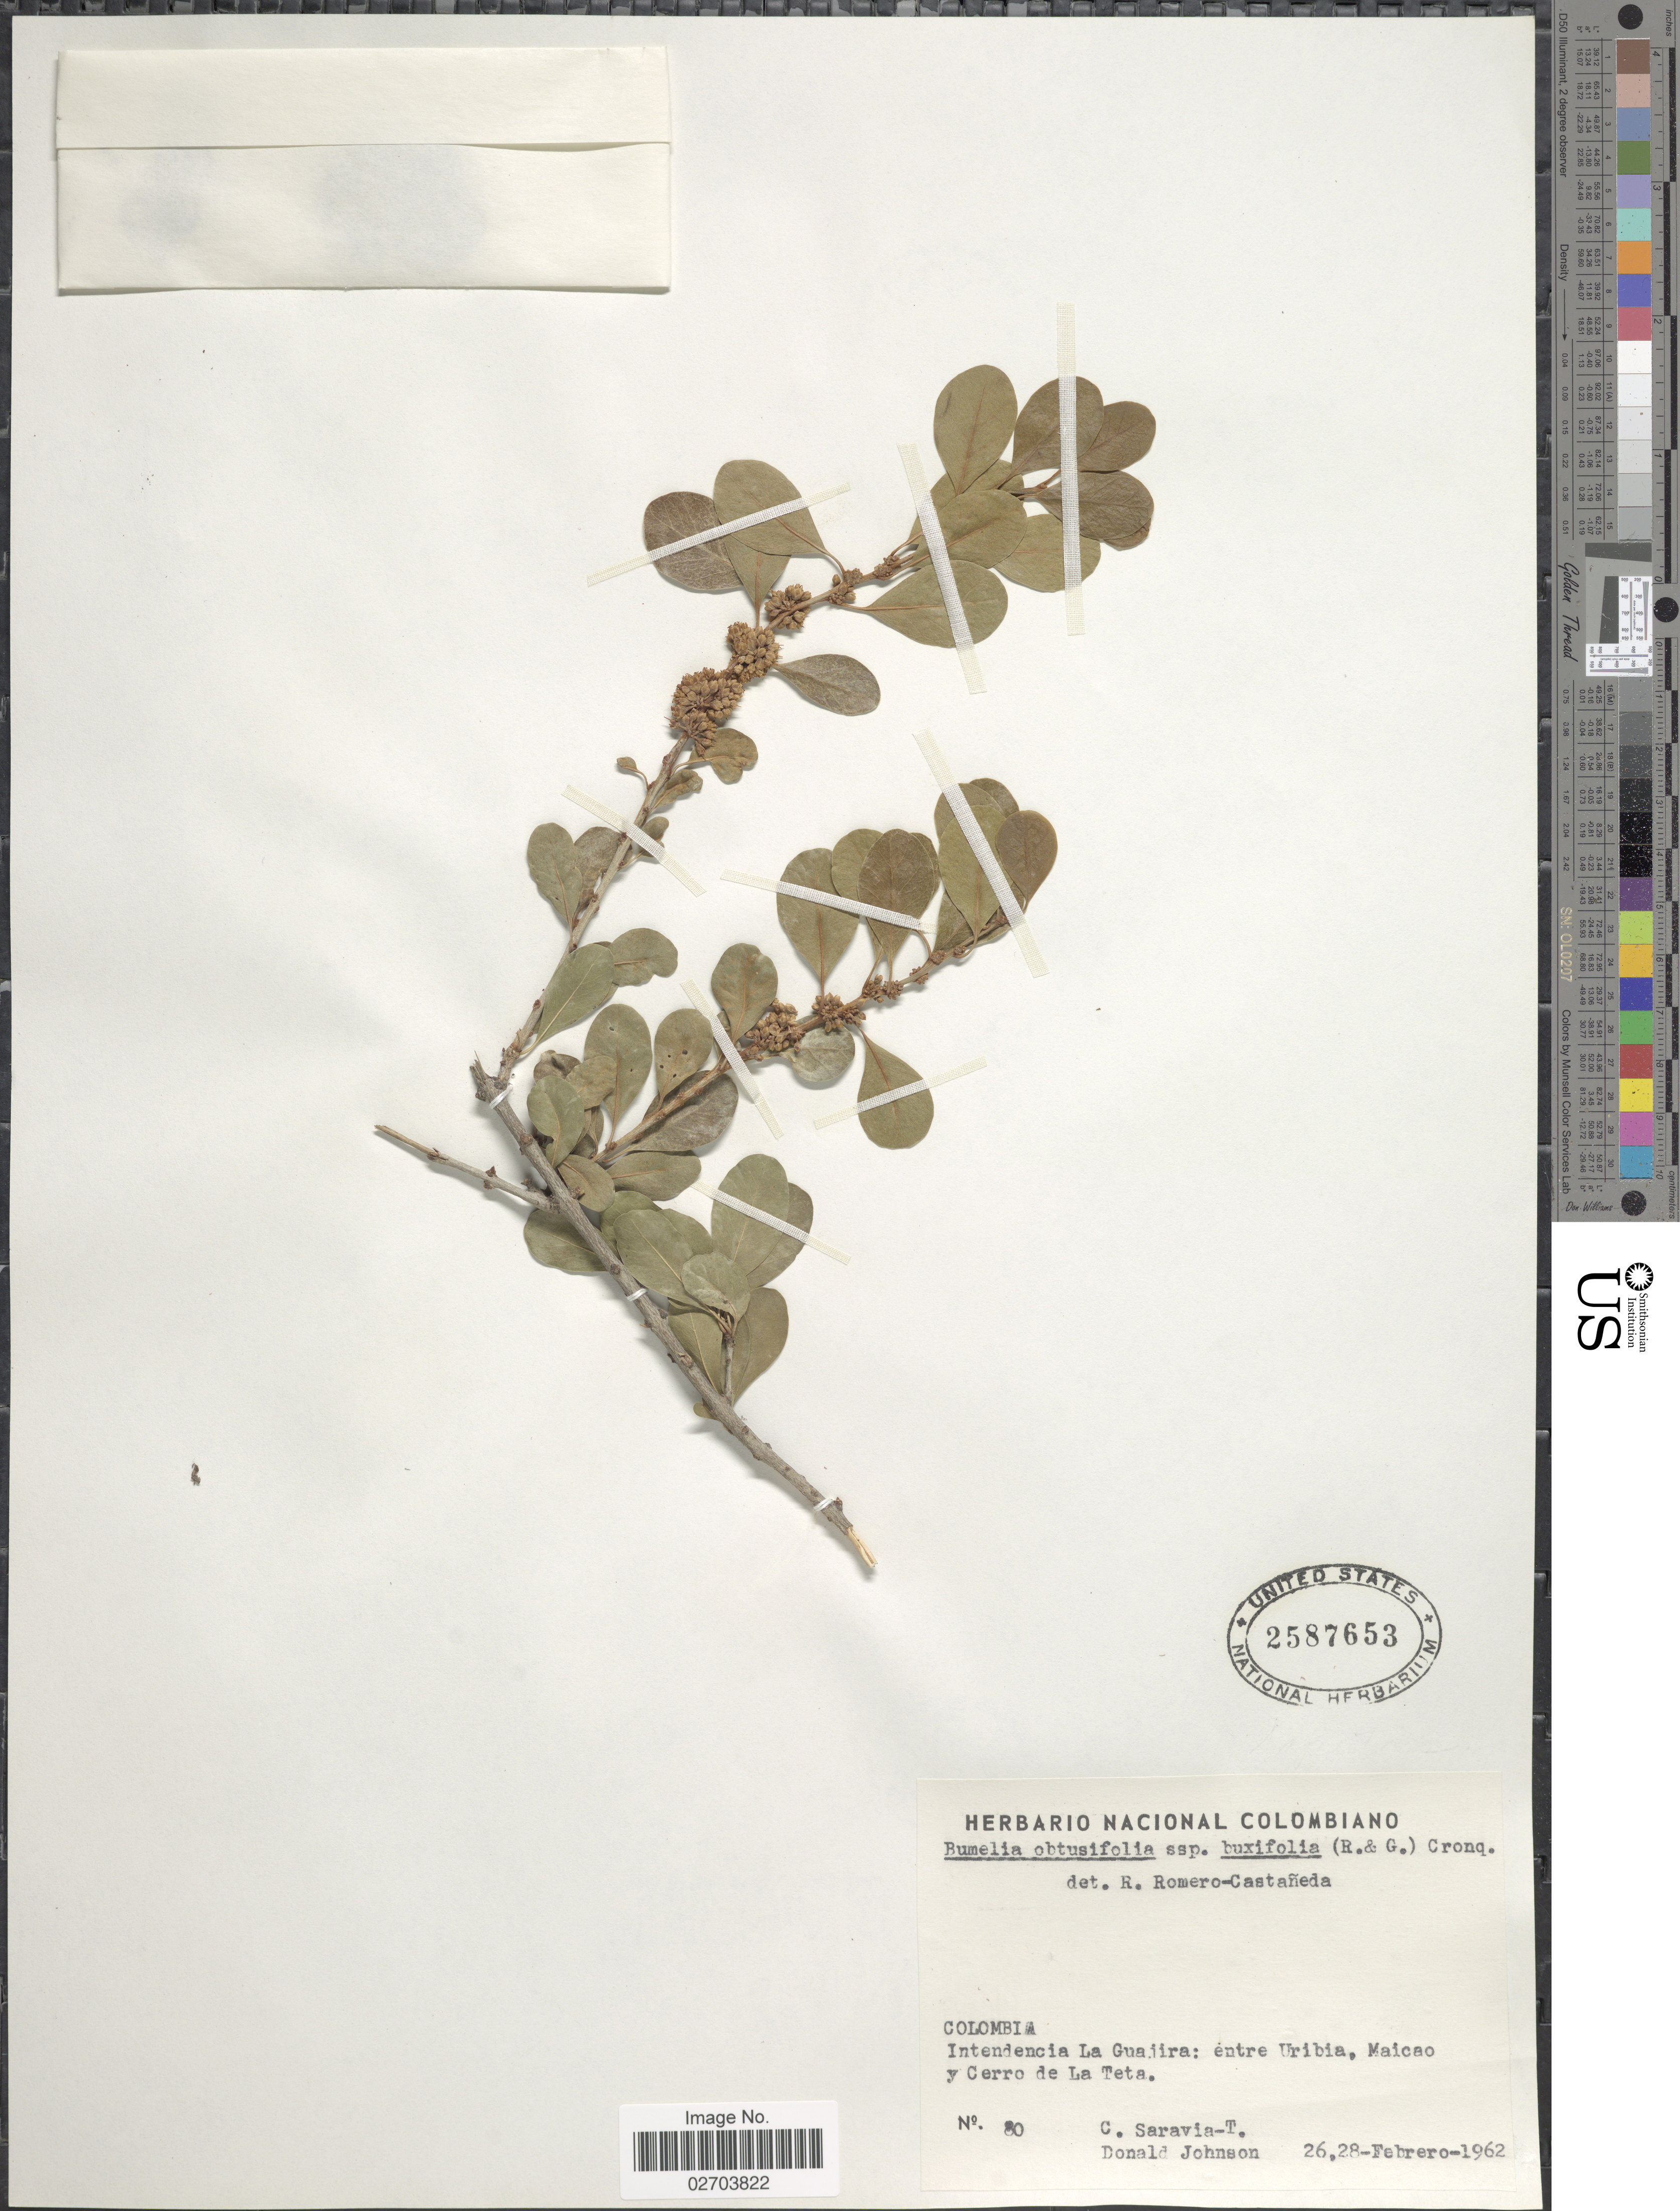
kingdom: Plantae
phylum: Tracheophyta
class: Magnoliopsida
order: Ericales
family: Sapotaceae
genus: Sideroxylon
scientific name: Sideroxylon obtusifolium subsp. buxifolium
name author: (Roem. & Schult.) T.D. Penn.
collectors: C. Saravia T. & D. Johnson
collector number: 80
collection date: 1962-02-26/1962-02-28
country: Colombia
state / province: La Guajira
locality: Intendencia La Guajira: entre Uribia, Maicao y Cerro de La Teta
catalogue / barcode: US 2587653